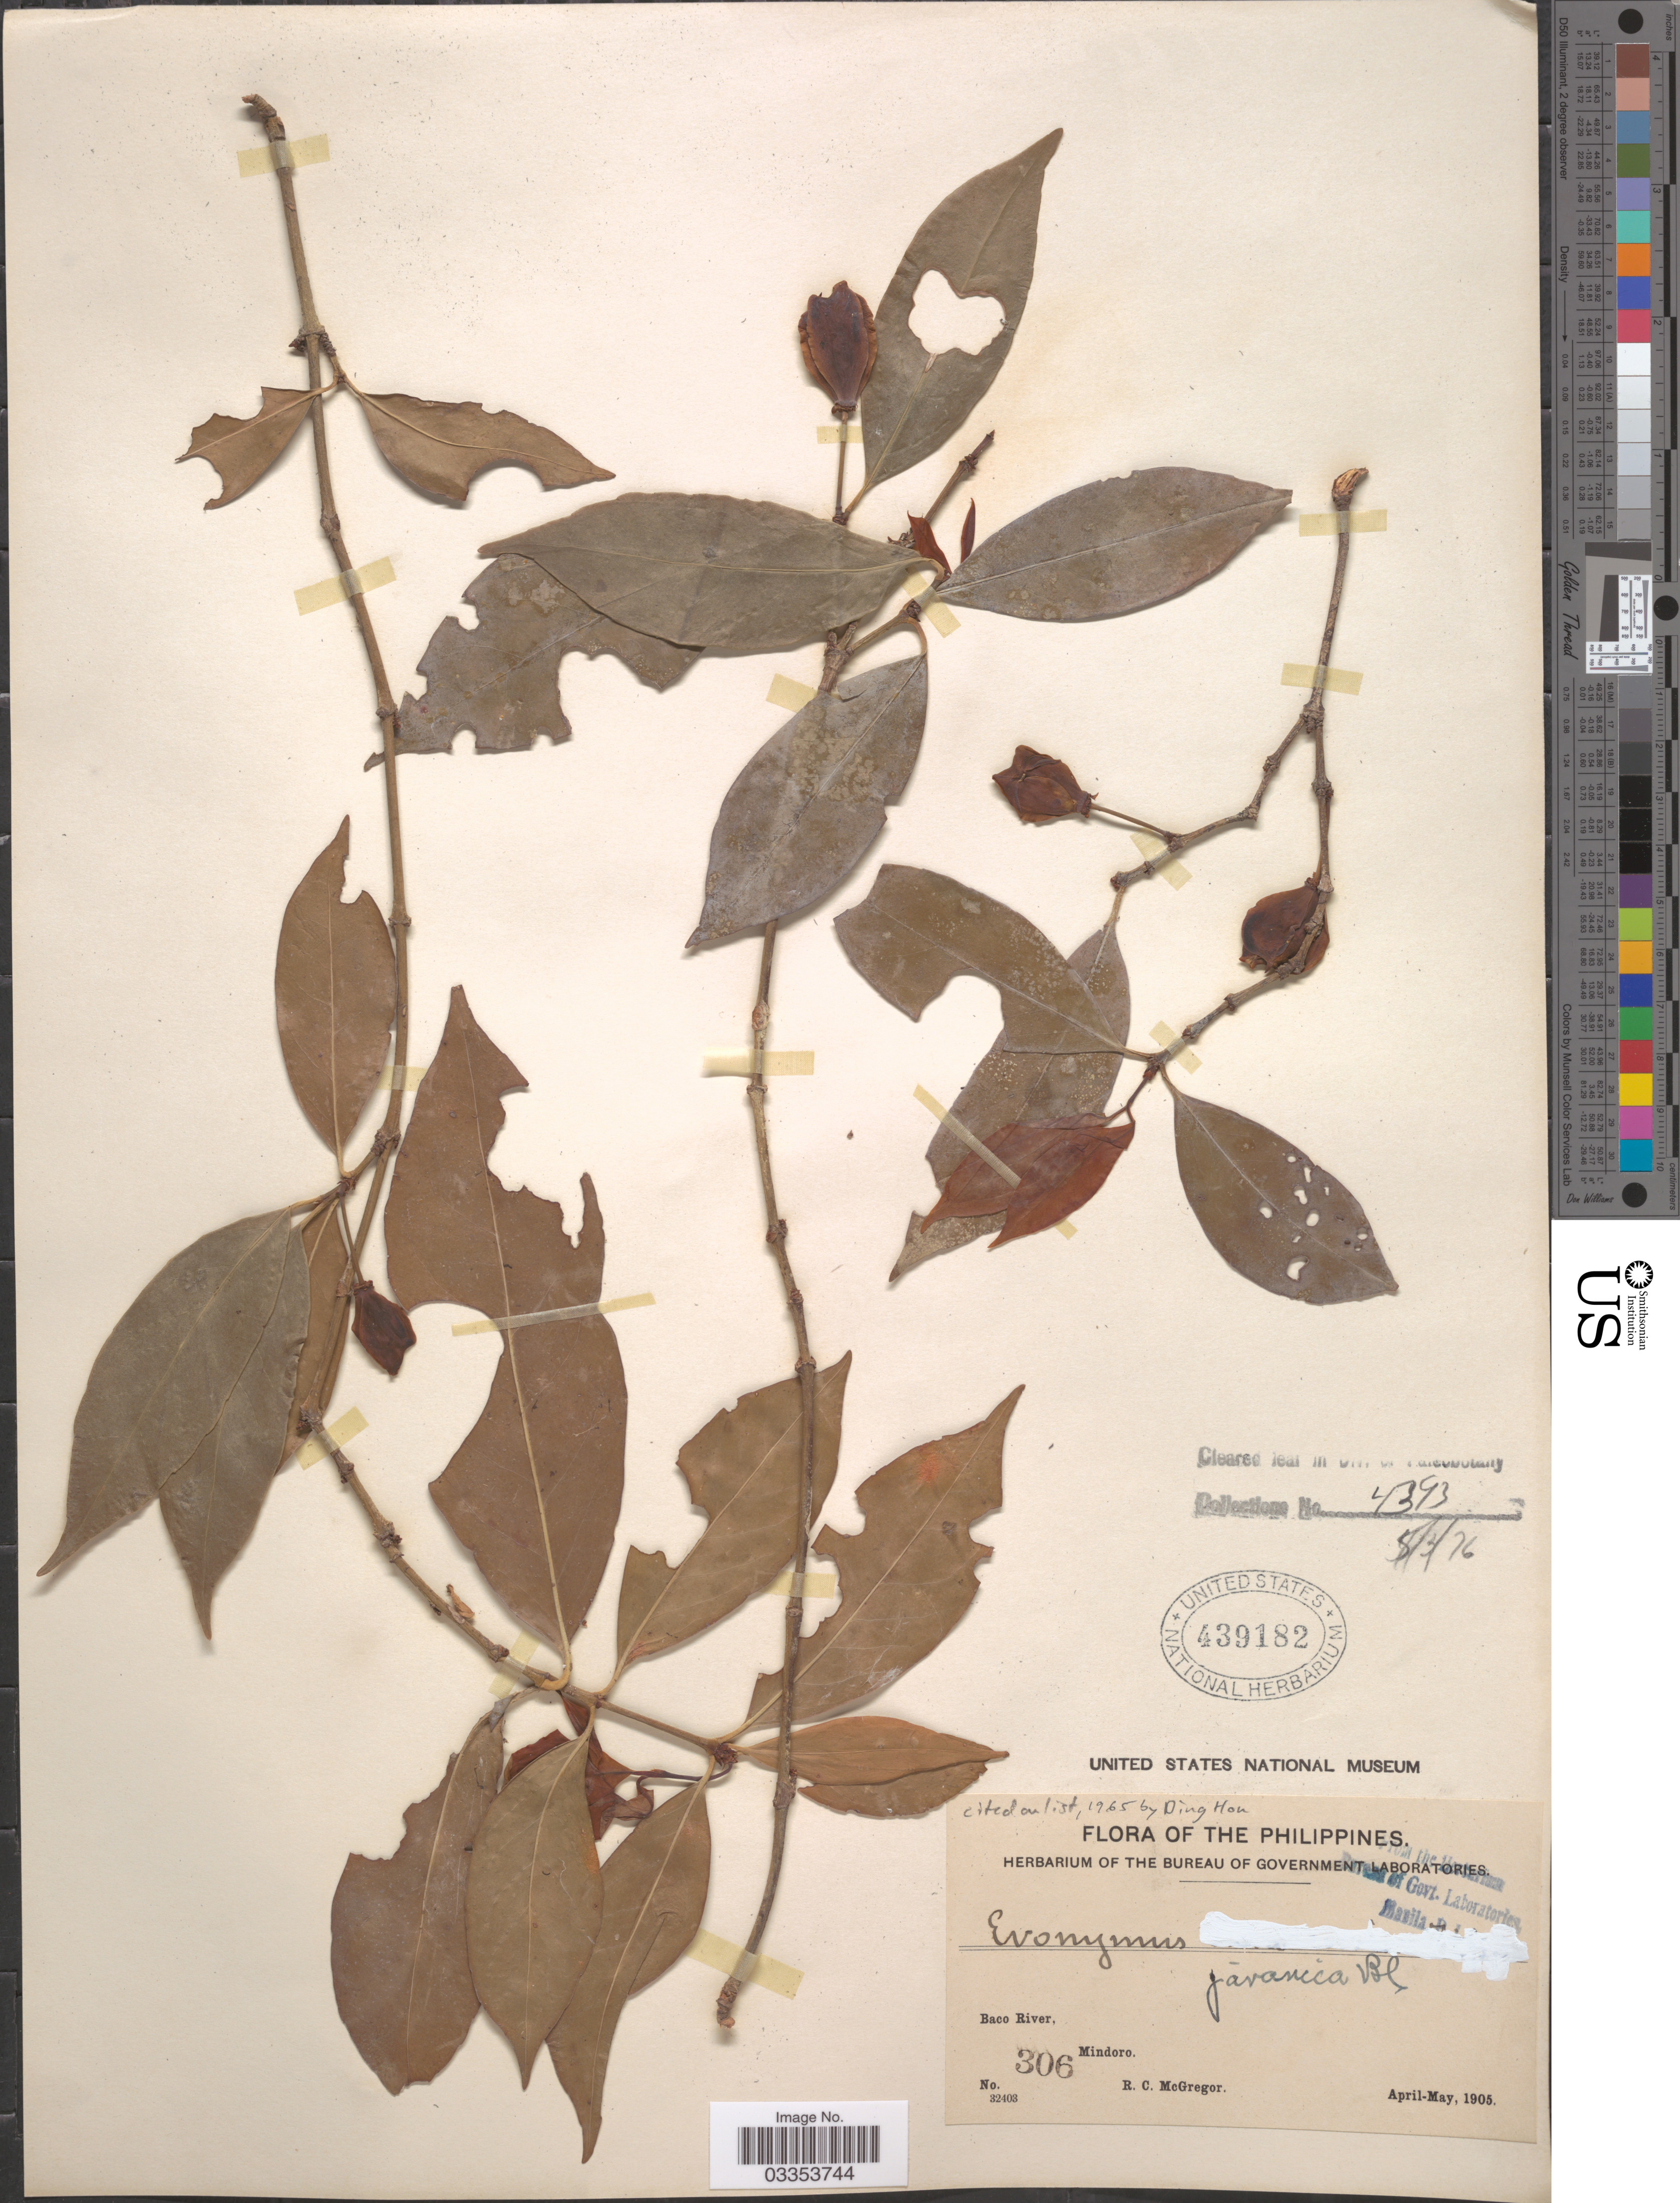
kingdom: Plantae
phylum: Tracheophyta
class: Magnoliopsida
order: Celastrales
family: Celastraceae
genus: Euonymus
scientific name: Euonymus indicus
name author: B. Heyne ex Wall.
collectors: R. C. McGregor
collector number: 306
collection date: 1905-04/1905-05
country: Philippines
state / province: Mimaropa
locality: Baco River, Mindoro.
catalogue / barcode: US 439182